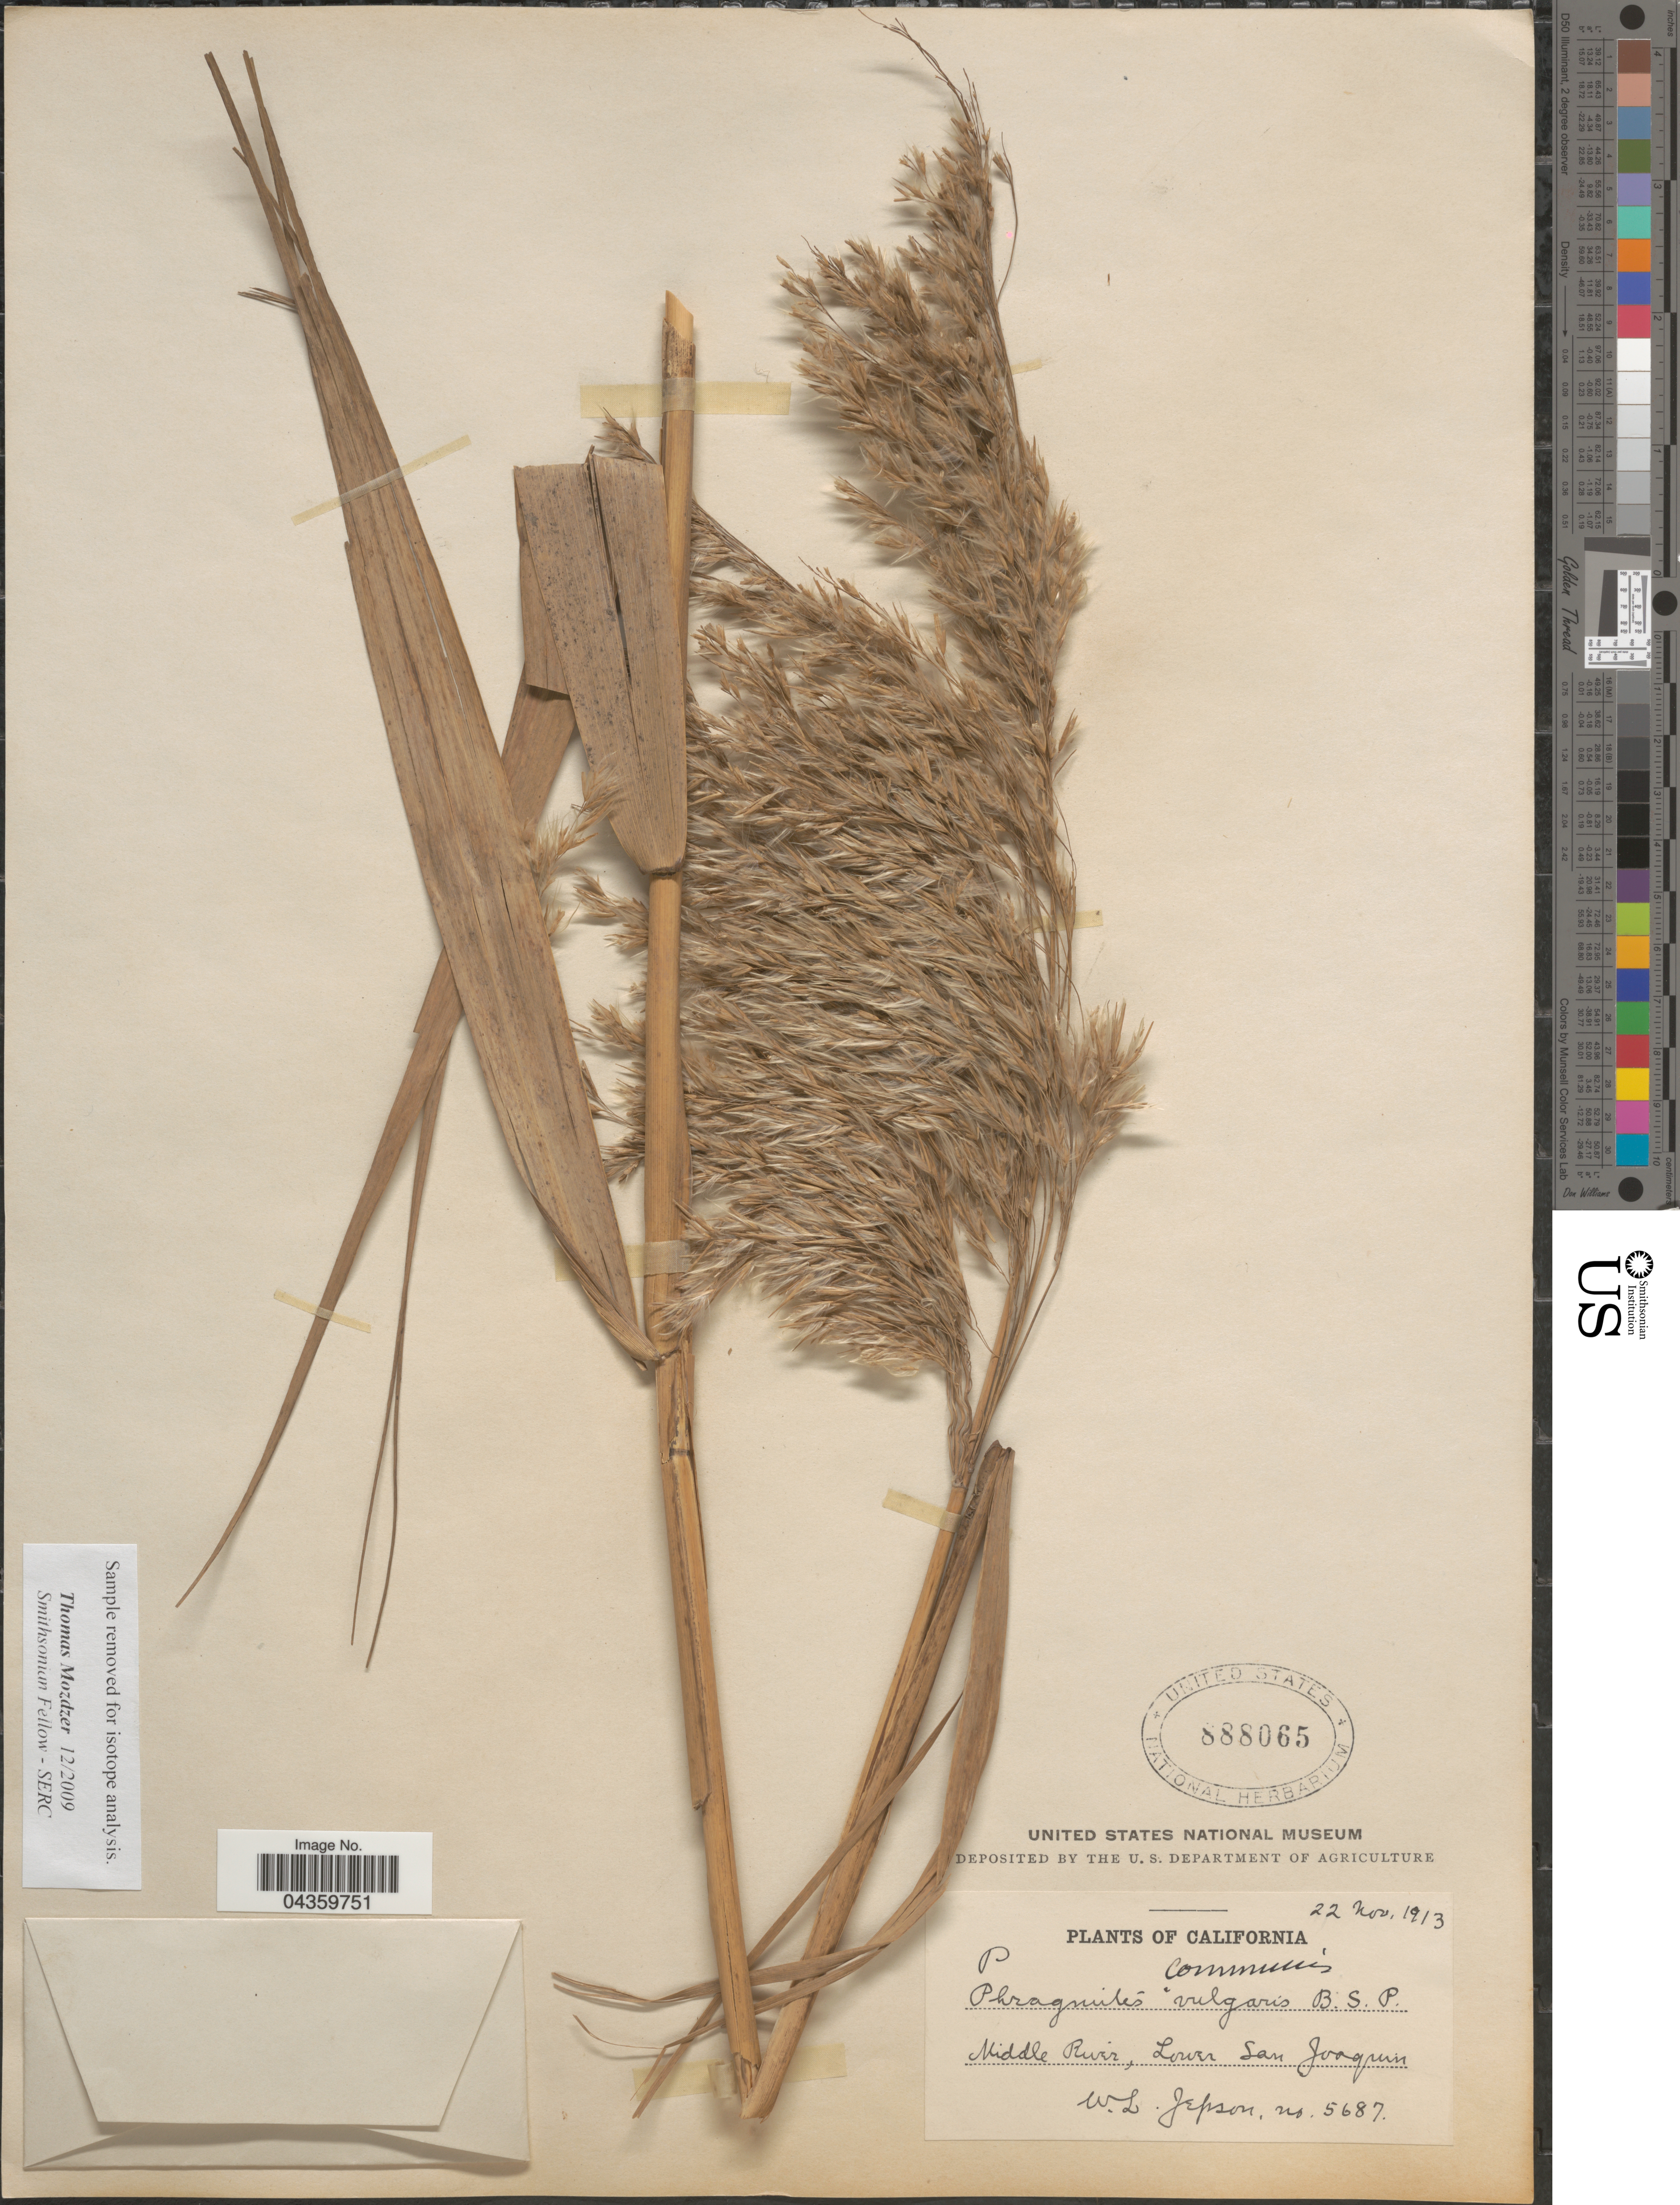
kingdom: Plantae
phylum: Tracheophyta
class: Liliopsida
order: Poales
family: Poaceae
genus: Phragmites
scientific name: Phragmites australis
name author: (Cav.) Trin. ex Steud.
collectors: W. L. Jepson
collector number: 5687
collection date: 1913-11-22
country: United States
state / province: California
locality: Middle River, Lower San Joaquin.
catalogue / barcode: US 888065